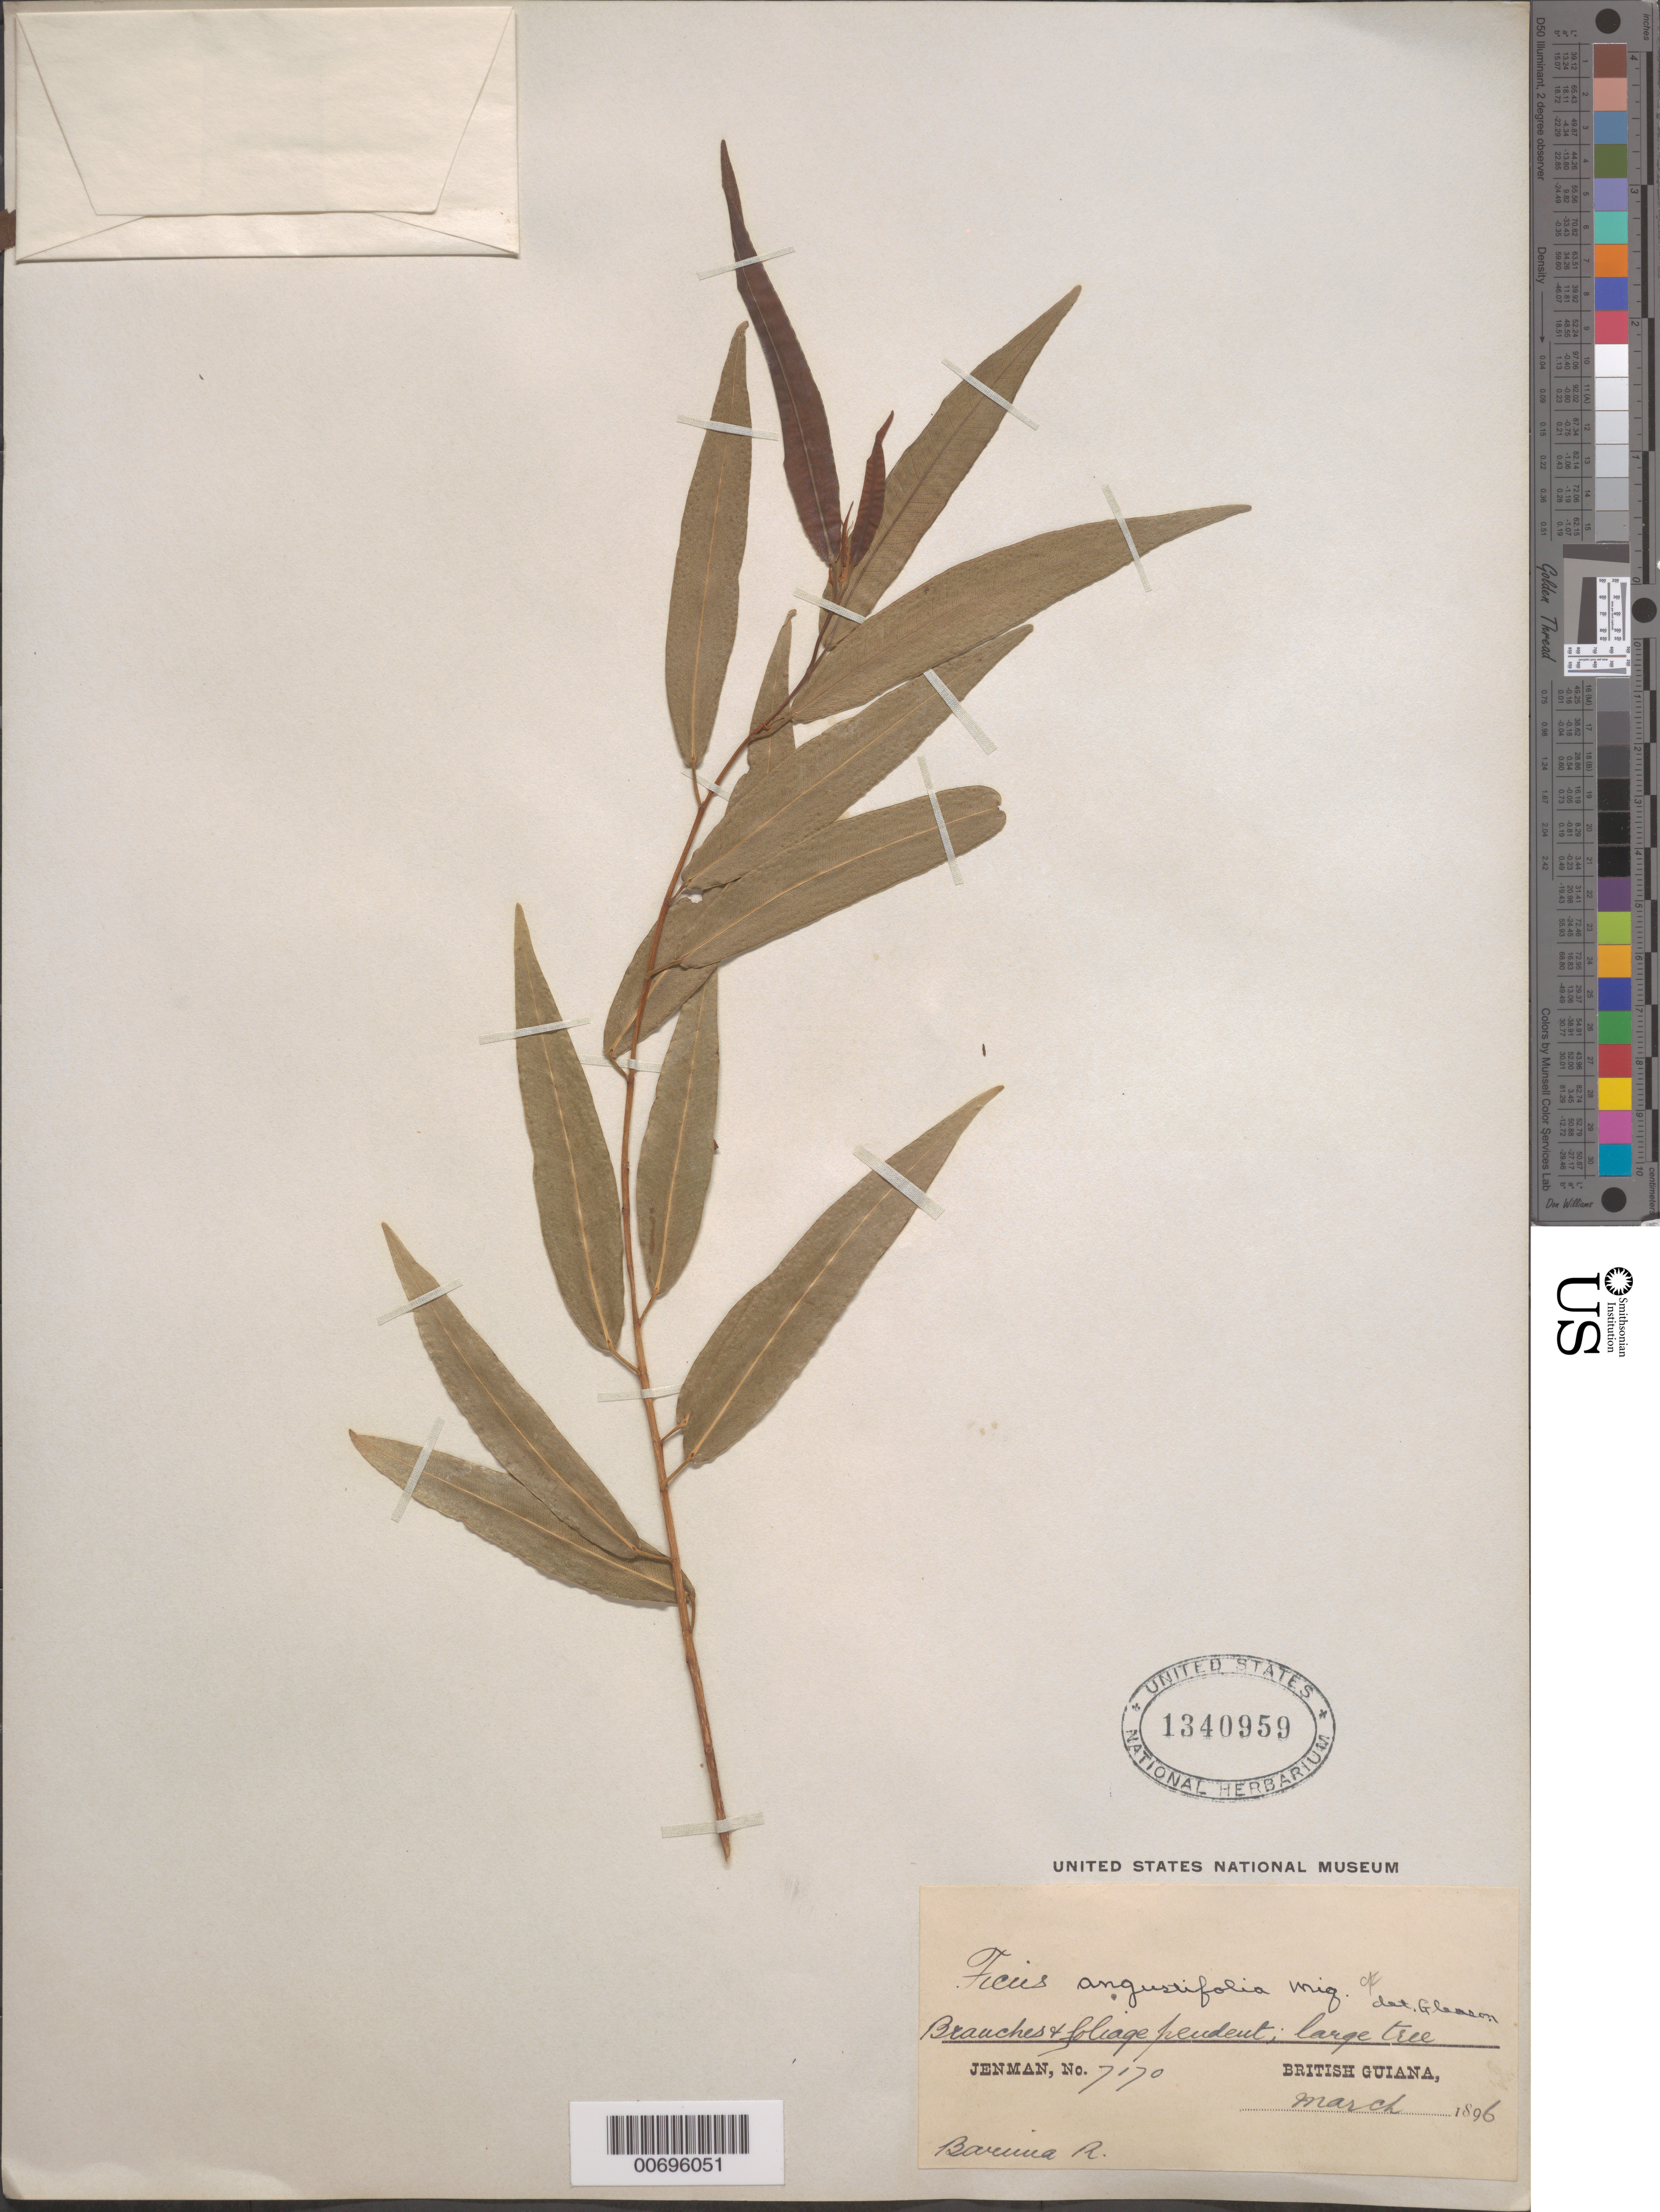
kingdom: Plantae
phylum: Tracheophyta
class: Magnoliopsida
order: Rosales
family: Moraceae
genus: Ficus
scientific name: Ficus angustifolia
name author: Blume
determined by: Gleason, H. A.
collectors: G. S. Jenman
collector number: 7170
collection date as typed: March 1896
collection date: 1896-03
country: Guyana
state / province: Barima-Waini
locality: Barima R.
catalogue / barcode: US 1340959